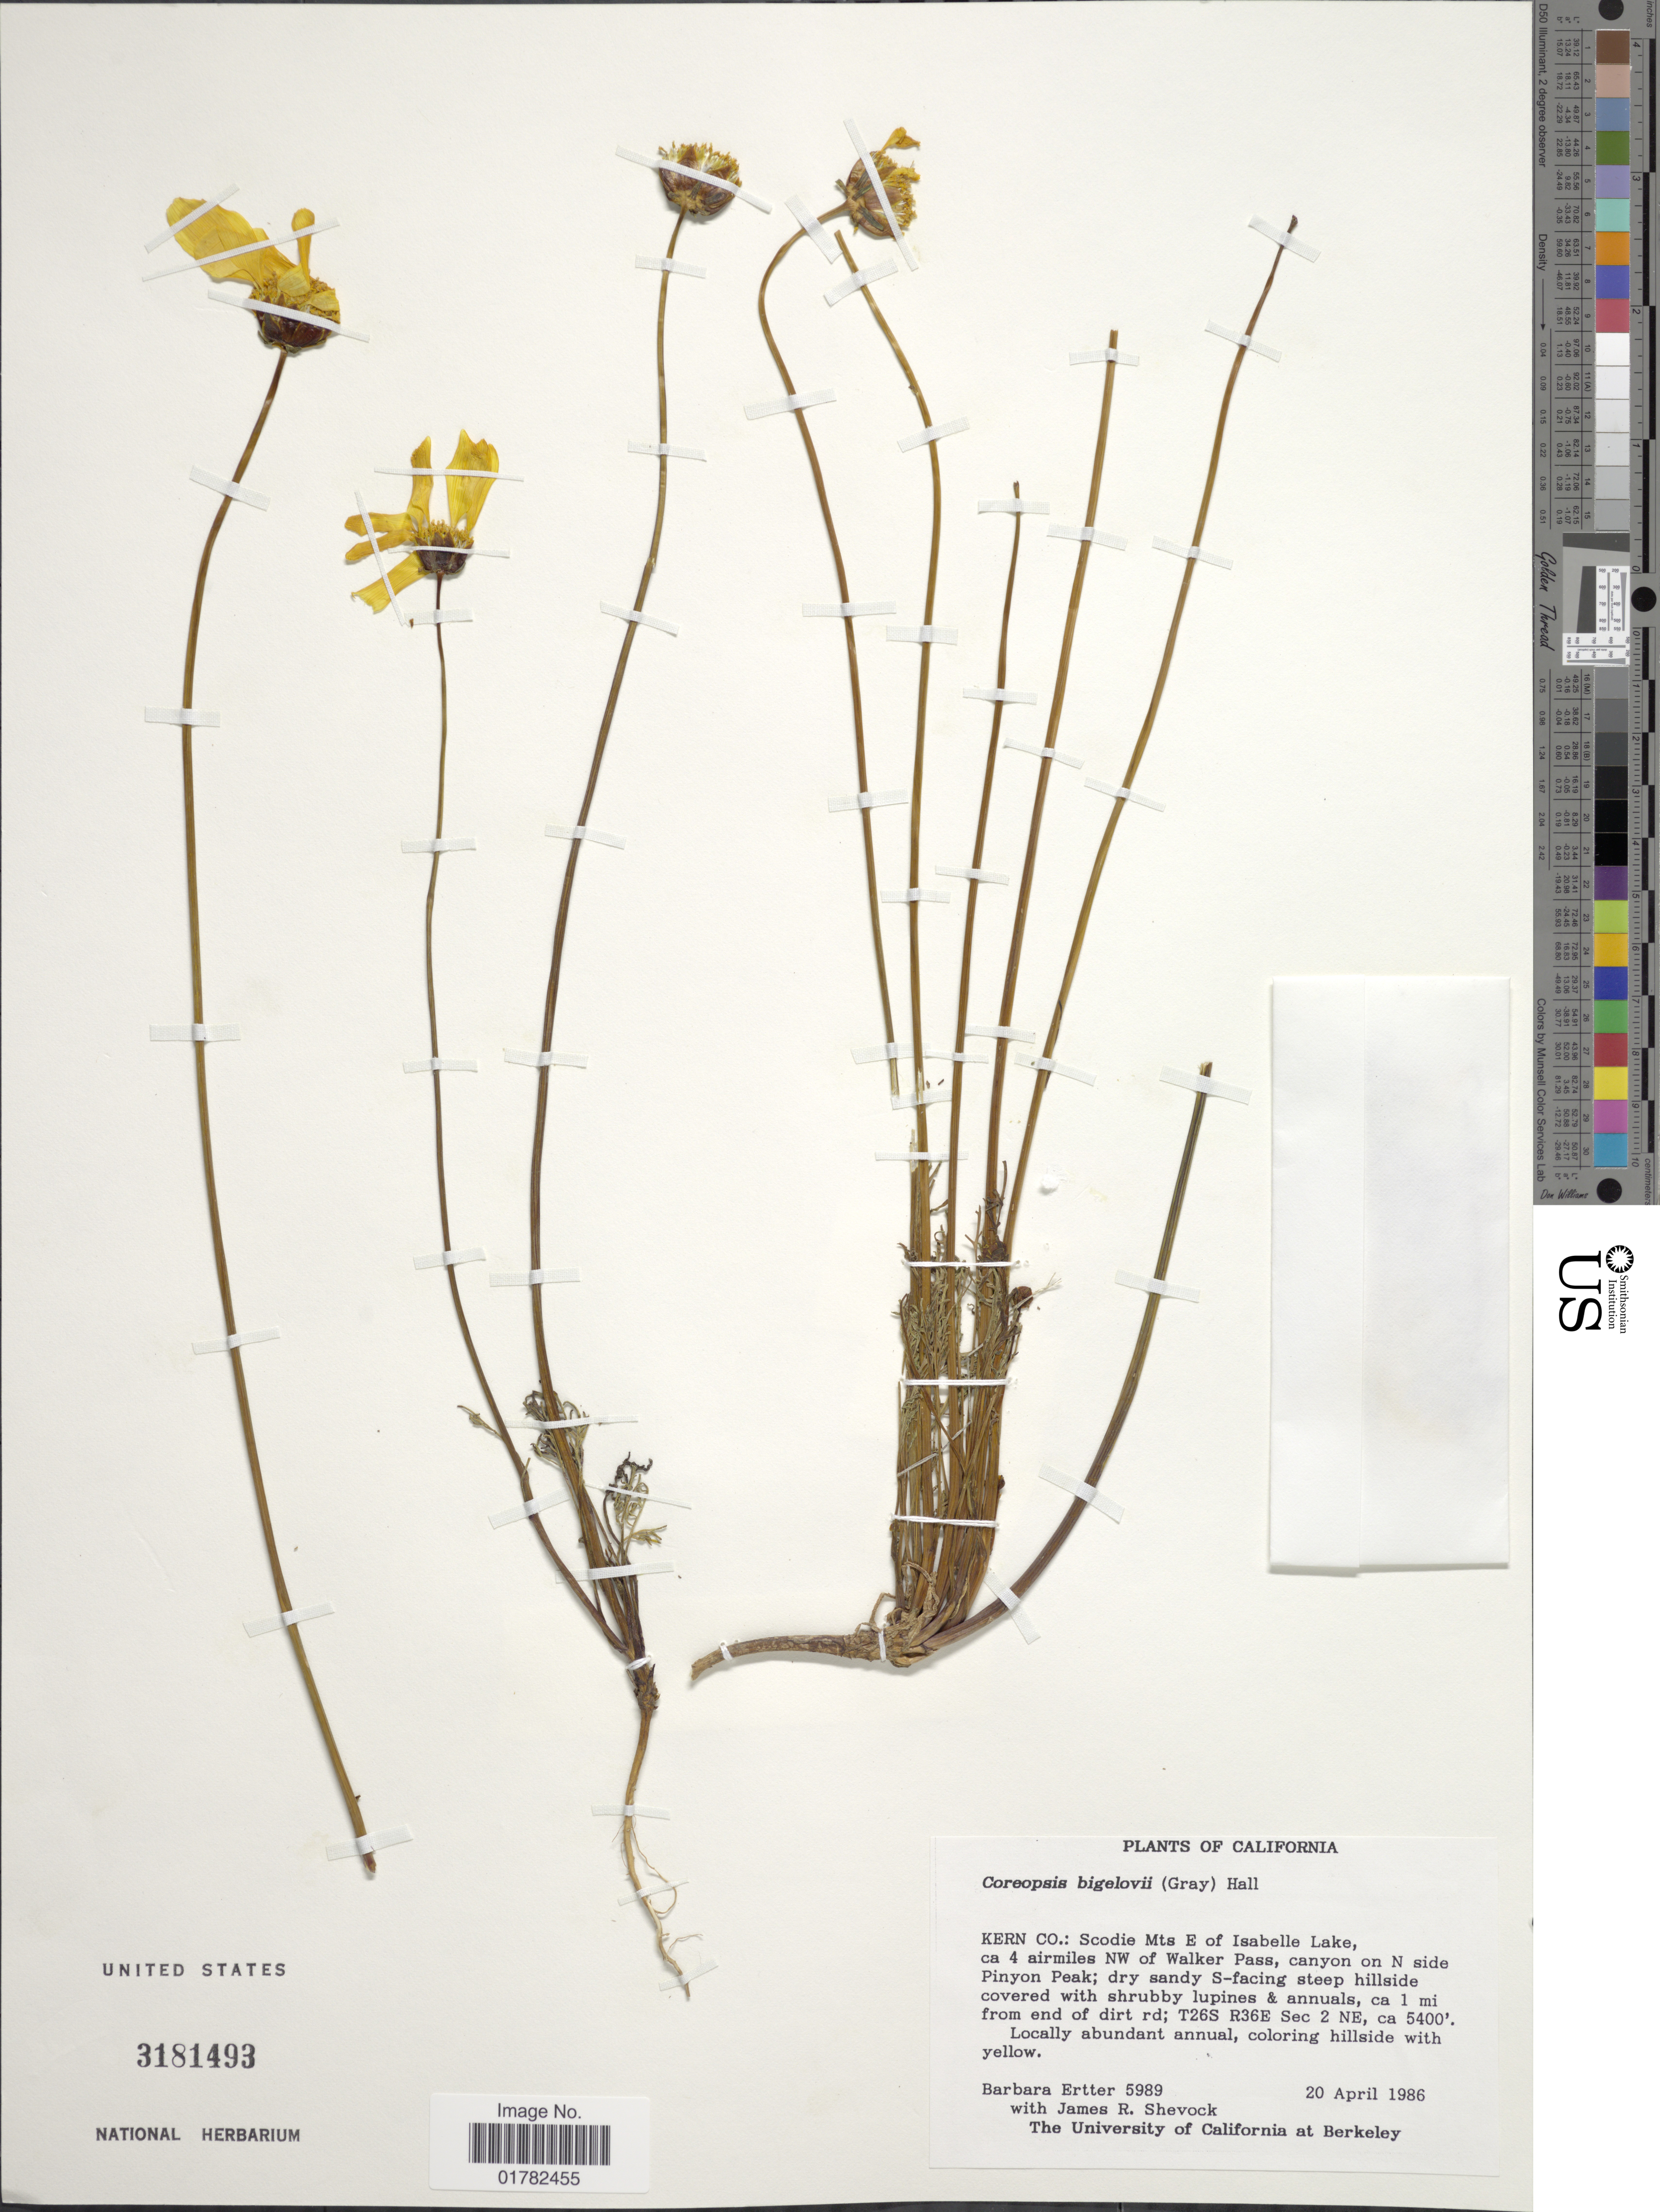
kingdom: Plantae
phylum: Tracheophyta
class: Magnoliopsida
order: Asterales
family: Asteraceae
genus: Coreopsis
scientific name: Coreopsis bigelovii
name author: (A. Gray) Voss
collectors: B. Ertter & J. R. Shevock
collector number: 5989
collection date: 1986-04-20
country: United States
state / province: California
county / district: Kern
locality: Kern Co.: Scodie Mts E of Isablle Lake, ca 4 airmiles NW of Walker Pass, canyonon N side Pinyon Peak; dry sandy S-facing steep hillside, ca 1 mi from end of dirt rd; T26S R36E Sec 2 NE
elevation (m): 1646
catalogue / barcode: US 3181493